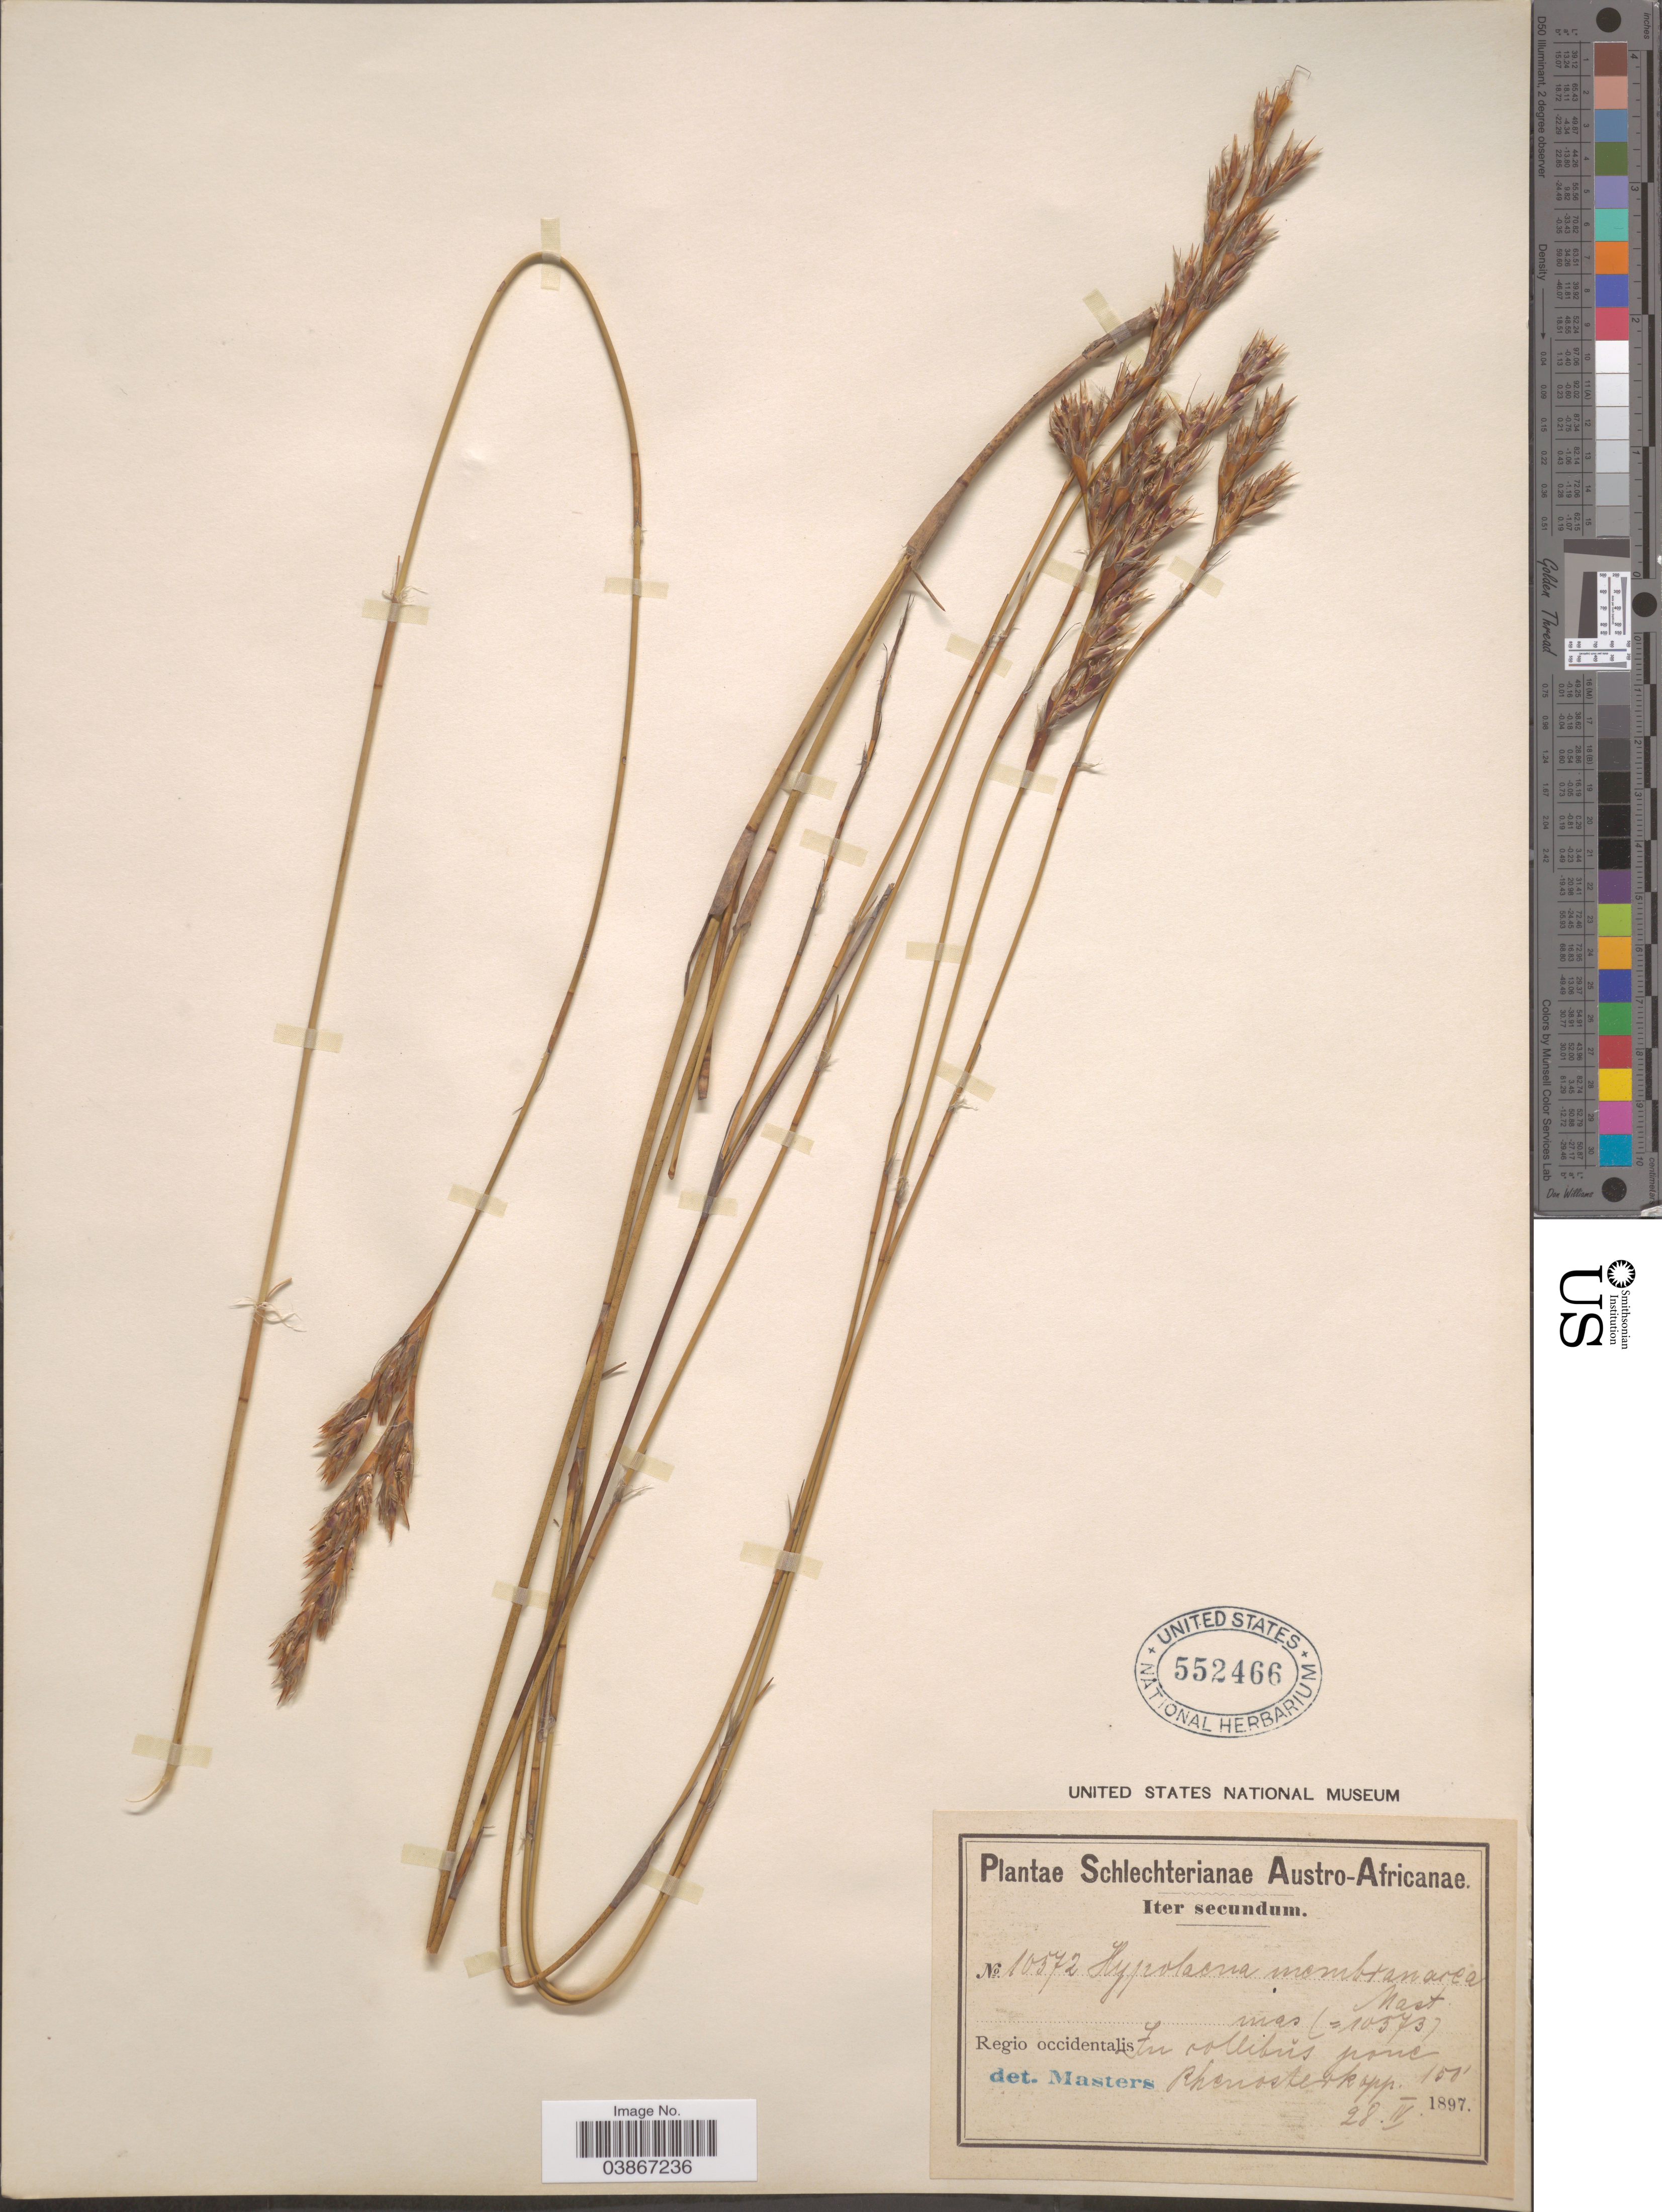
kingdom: Plantae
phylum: Tracheophyta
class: Liliopsida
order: Poales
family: Restionaceae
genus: Hypolaena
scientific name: Hypolaena membranacea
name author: Mast.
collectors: Schlechter, --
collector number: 10572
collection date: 1897-04-28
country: South Africa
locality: Austro-Africanae. Regio occidentalis. In collibus pone Rhenosterkopp.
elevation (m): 46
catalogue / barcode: US 552466